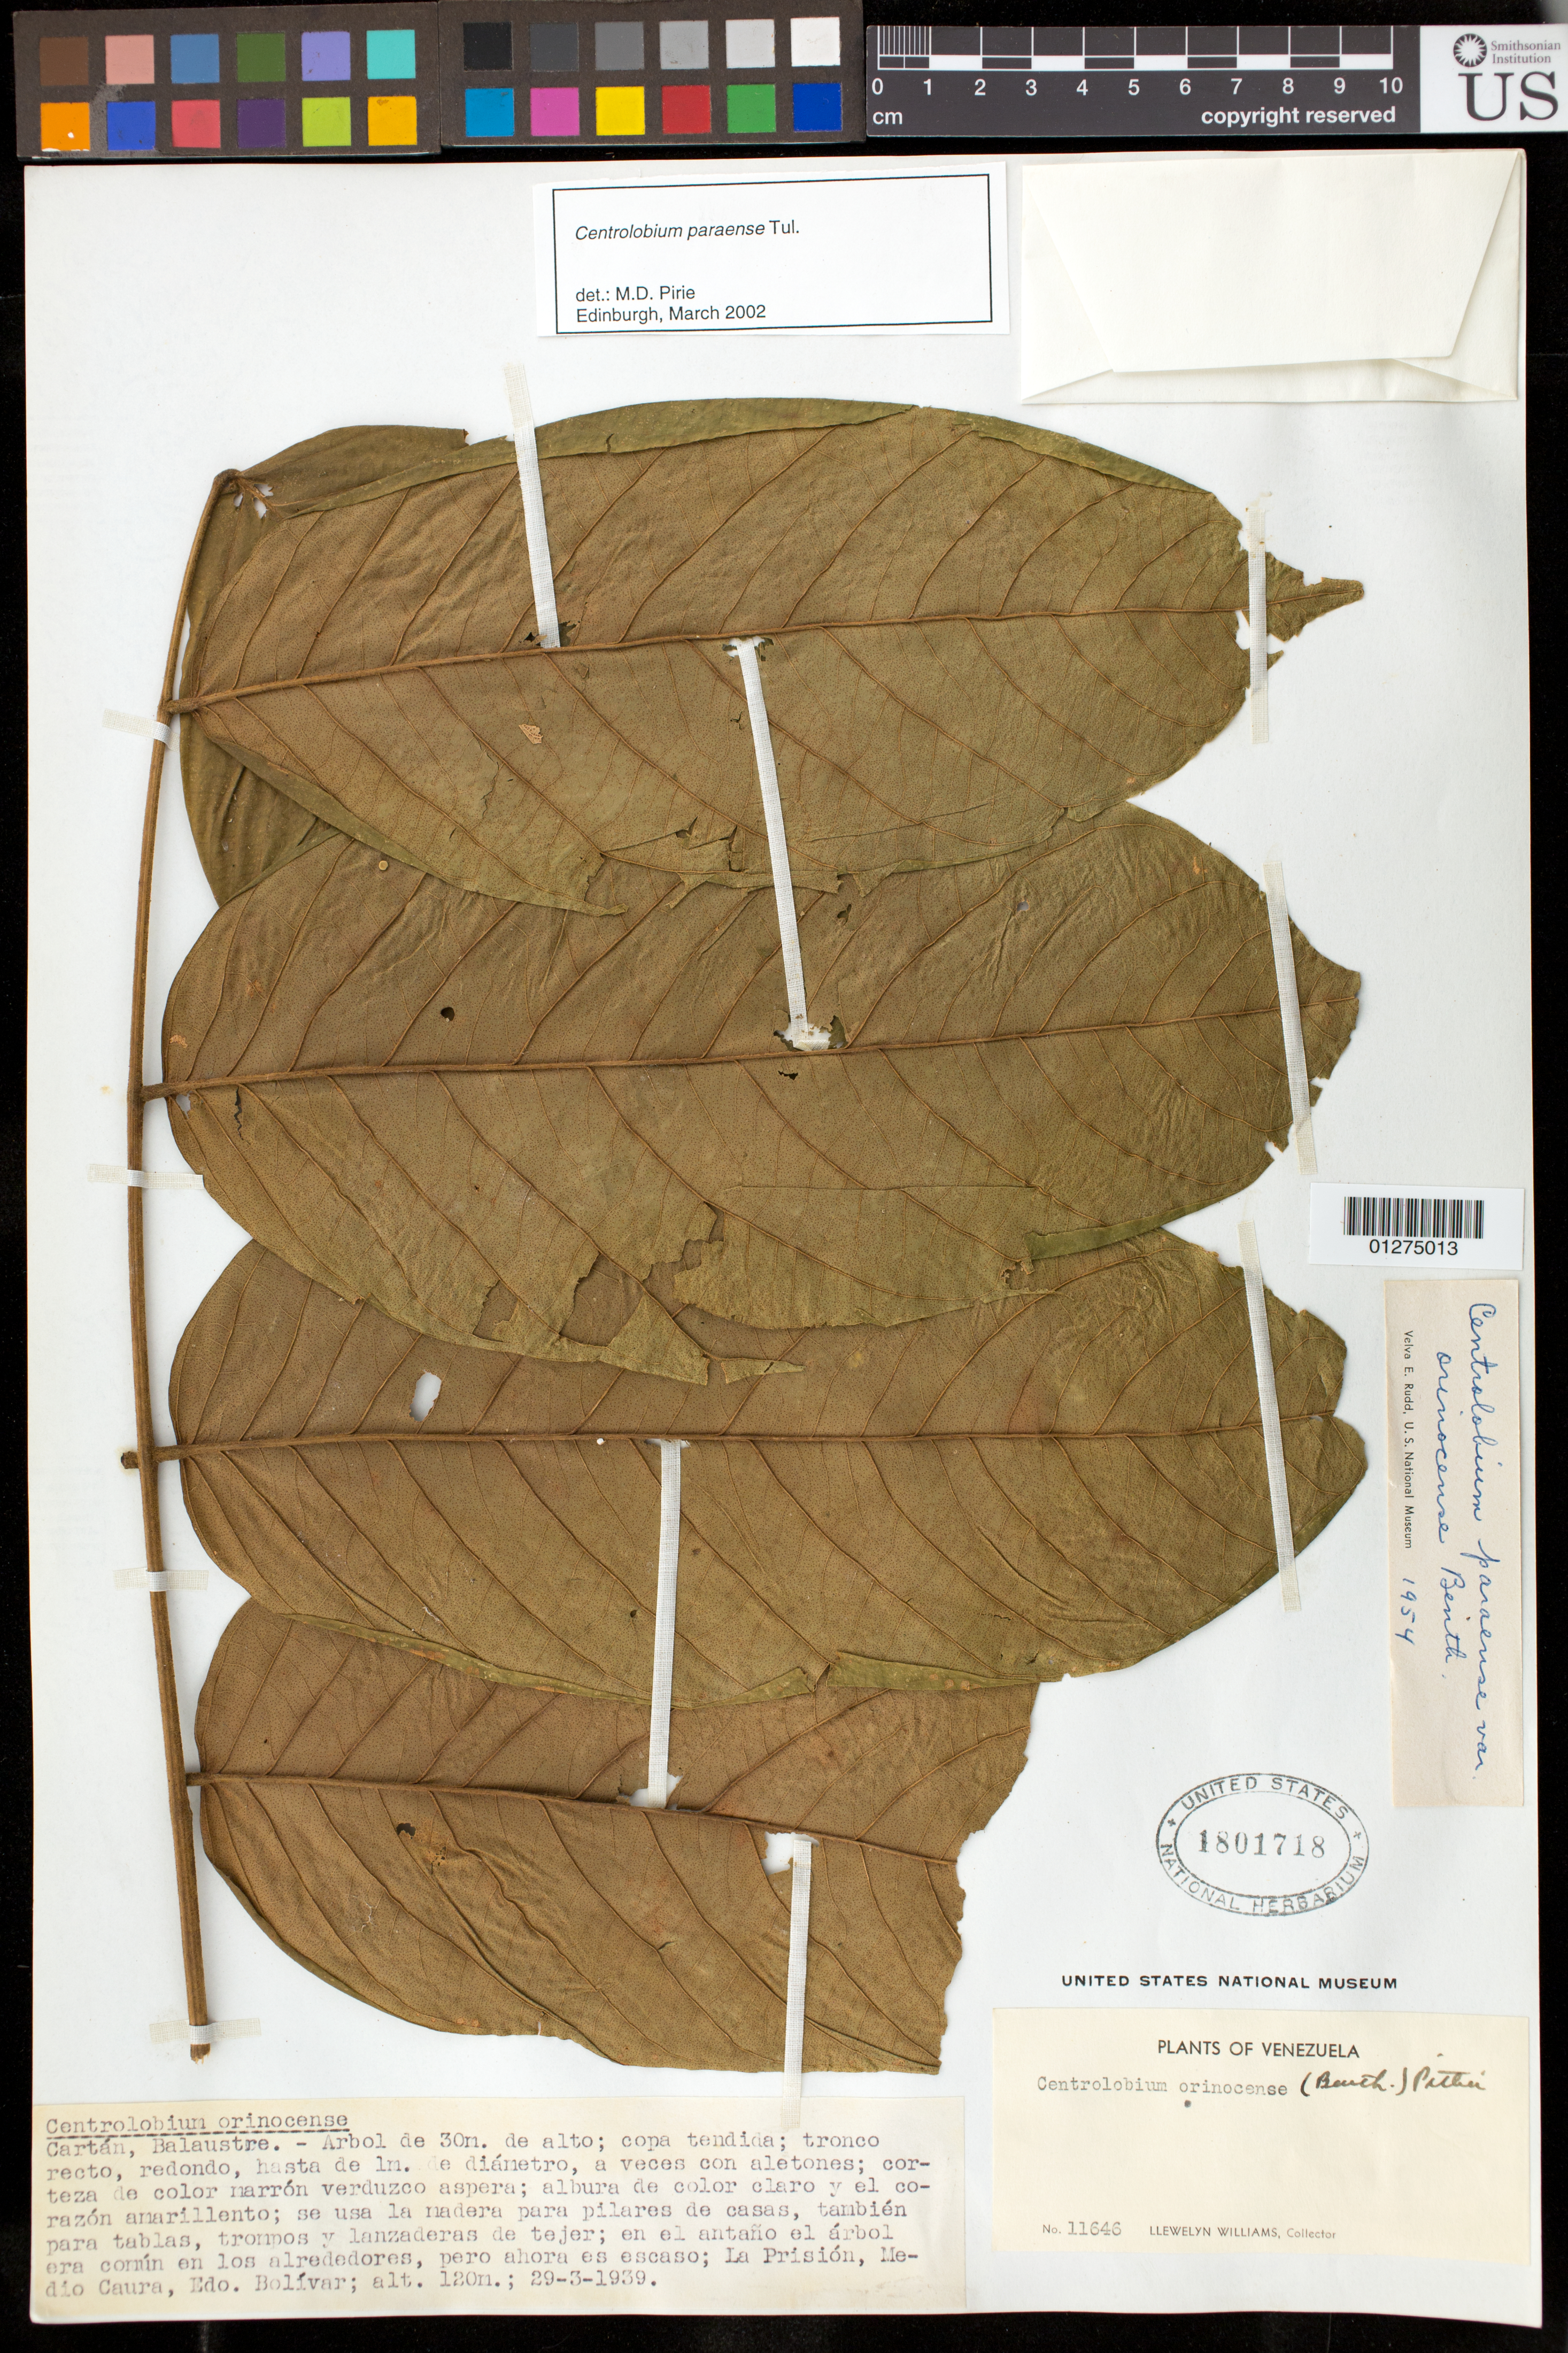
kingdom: Plantae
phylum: Tracheophyta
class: Magnoliopsida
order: Fabales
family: Fabaceae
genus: Centrolobium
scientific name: Centrolobium paraense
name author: Tul.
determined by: Pirie, M. D., (U)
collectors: Ll. Williams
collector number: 11646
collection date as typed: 29-3-39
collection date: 1939-03-29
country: Venezuela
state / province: Bolívar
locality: La Prisión, Medio Caura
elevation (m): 120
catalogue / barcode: US 1801718